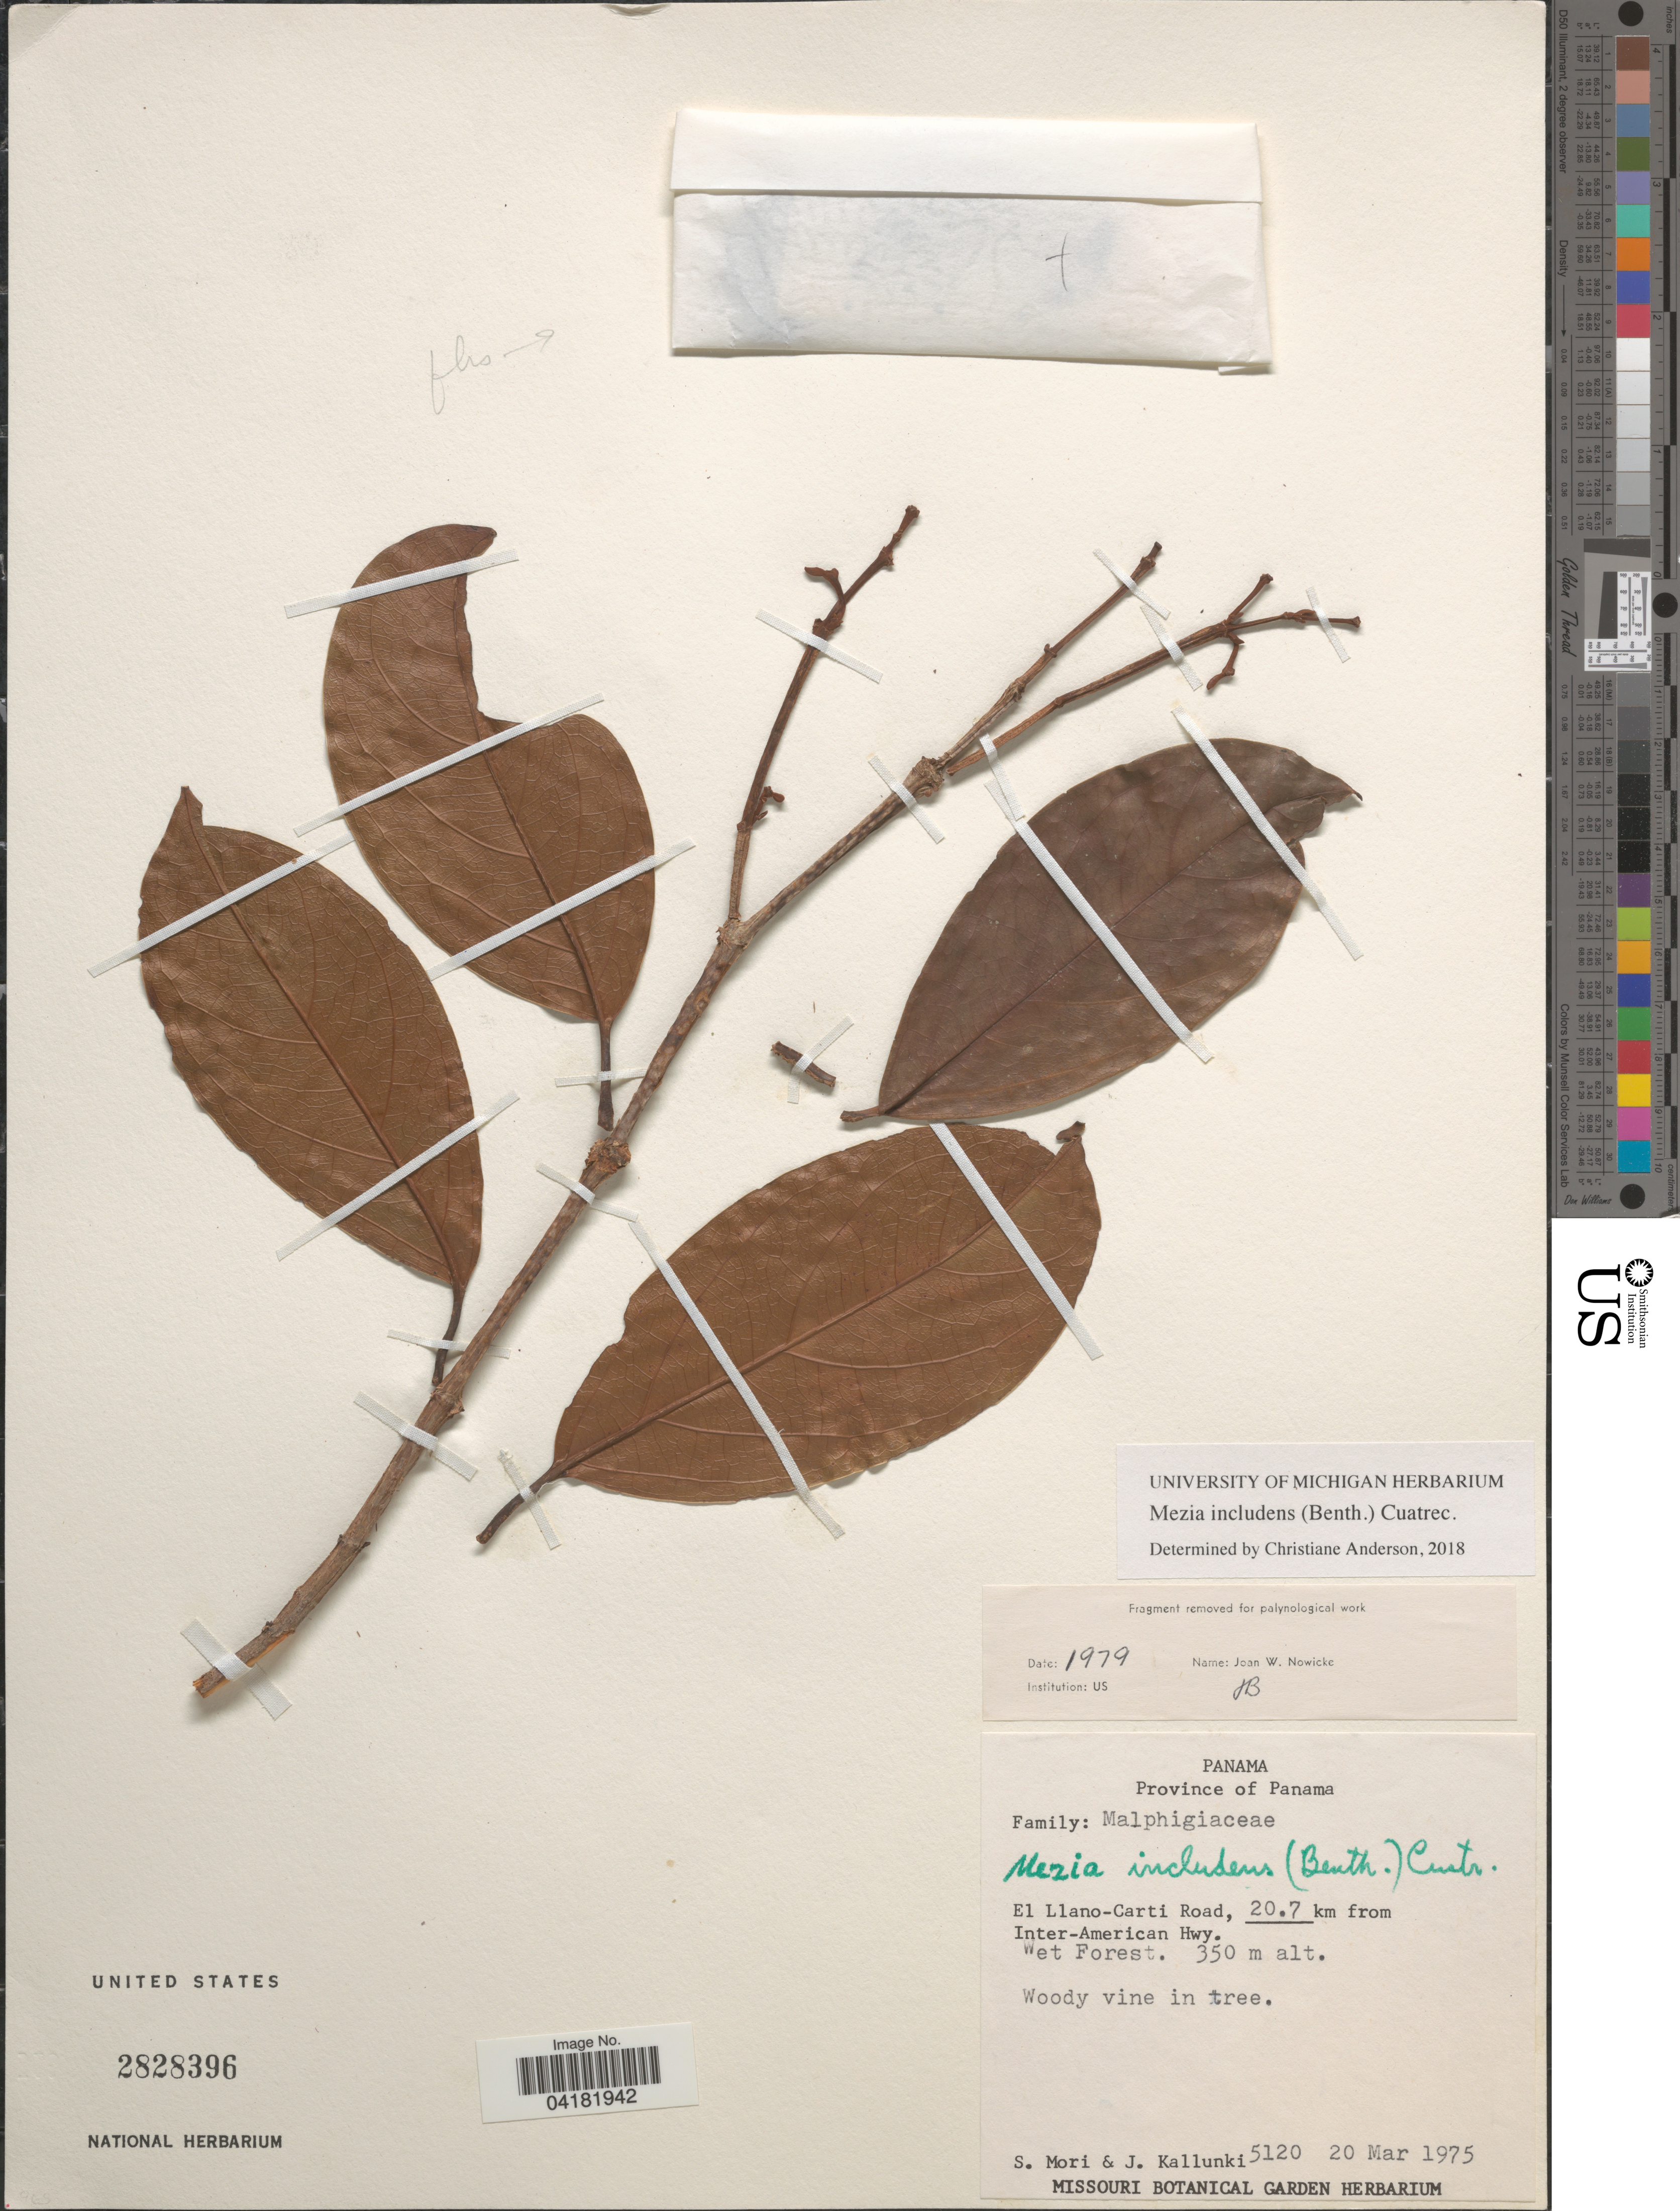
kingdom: Plantae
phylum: Tracheophyta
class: Magnoliopsida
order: Malpighiales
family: Malpighiaceae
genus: Mezia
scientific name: Mezia includens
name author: (Benth.) Cuatrec.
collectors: S. Mori & J. Kallunki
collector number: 5120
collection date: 1975-03-20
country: Panama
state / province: Panamá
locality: El Llano-Carti Road, 20.7 km from Inter-American Hwy.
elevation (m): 350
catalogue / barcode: US 2828396